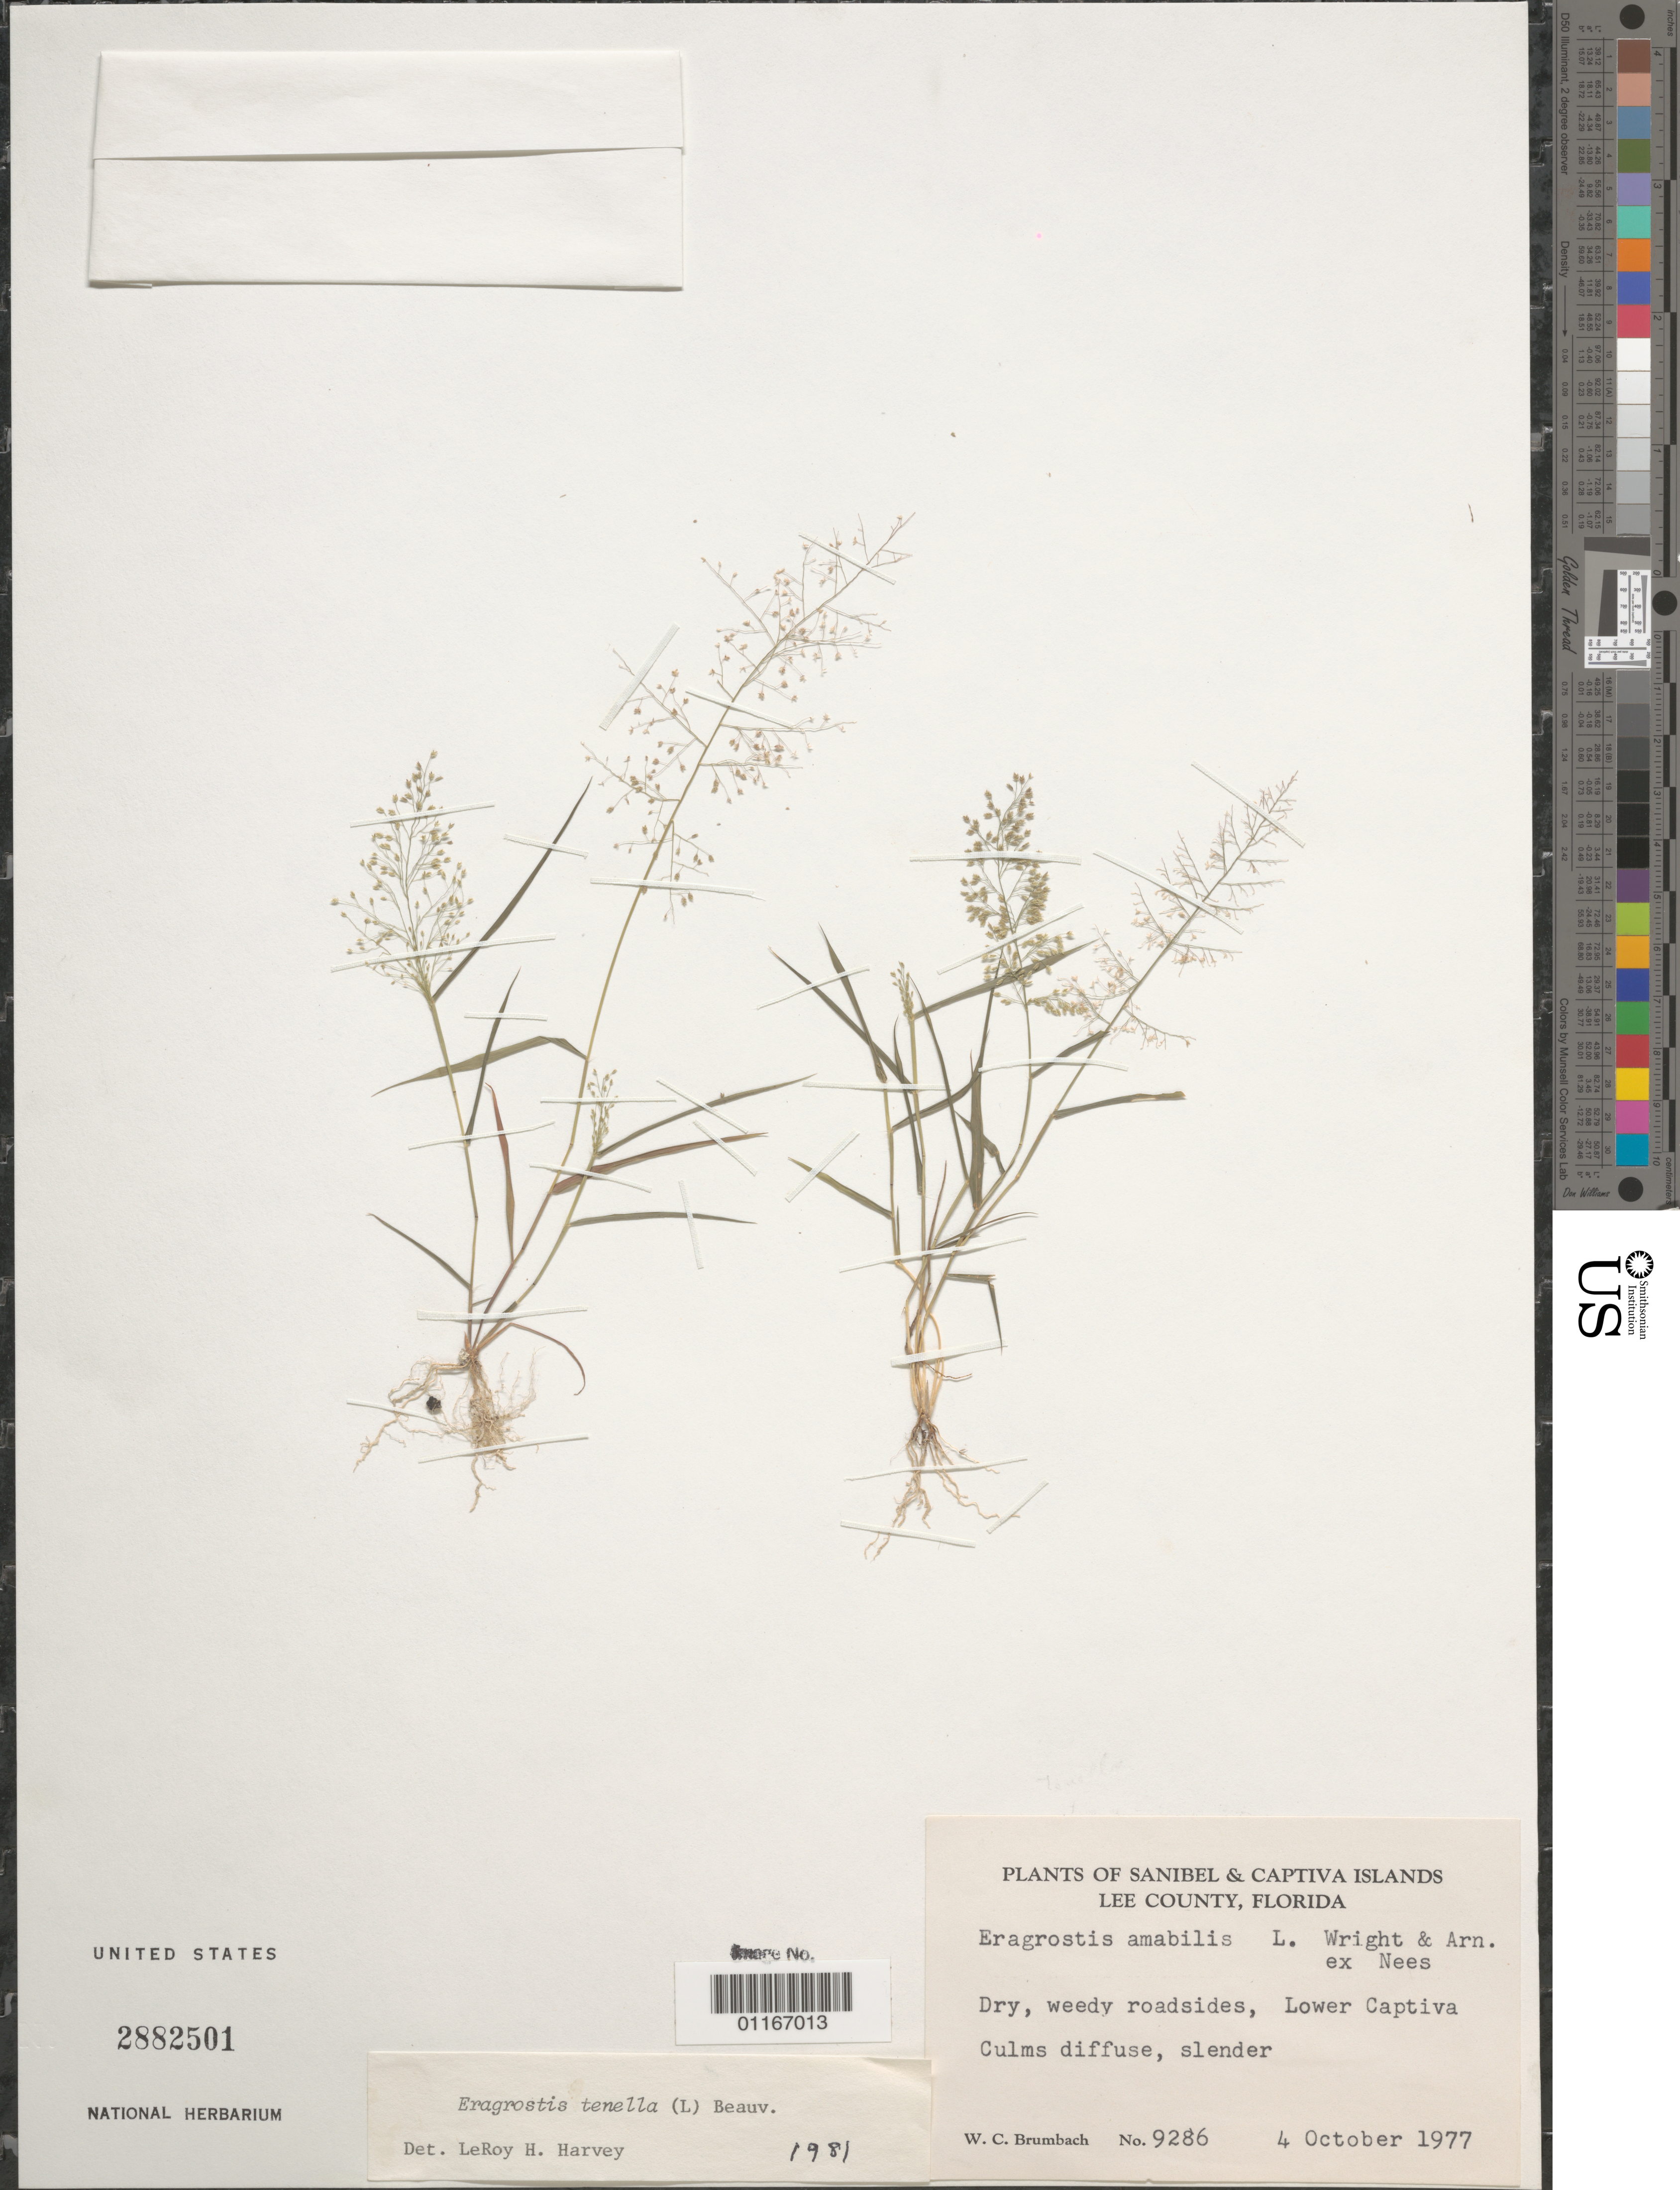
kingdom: Plantae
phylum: Tracheophyta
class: Liliopsida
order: Poales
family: Poaceae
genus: Eragrostis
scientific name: Eragrostis tenella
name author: (L.) P. Beauv. ex Roem. & Schult.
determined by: Harvey, L. H.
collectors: W. C. Brumbach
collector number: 9286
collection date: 1977-10-04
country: United States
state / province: Florida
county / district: Lee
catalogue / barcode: US 2882501